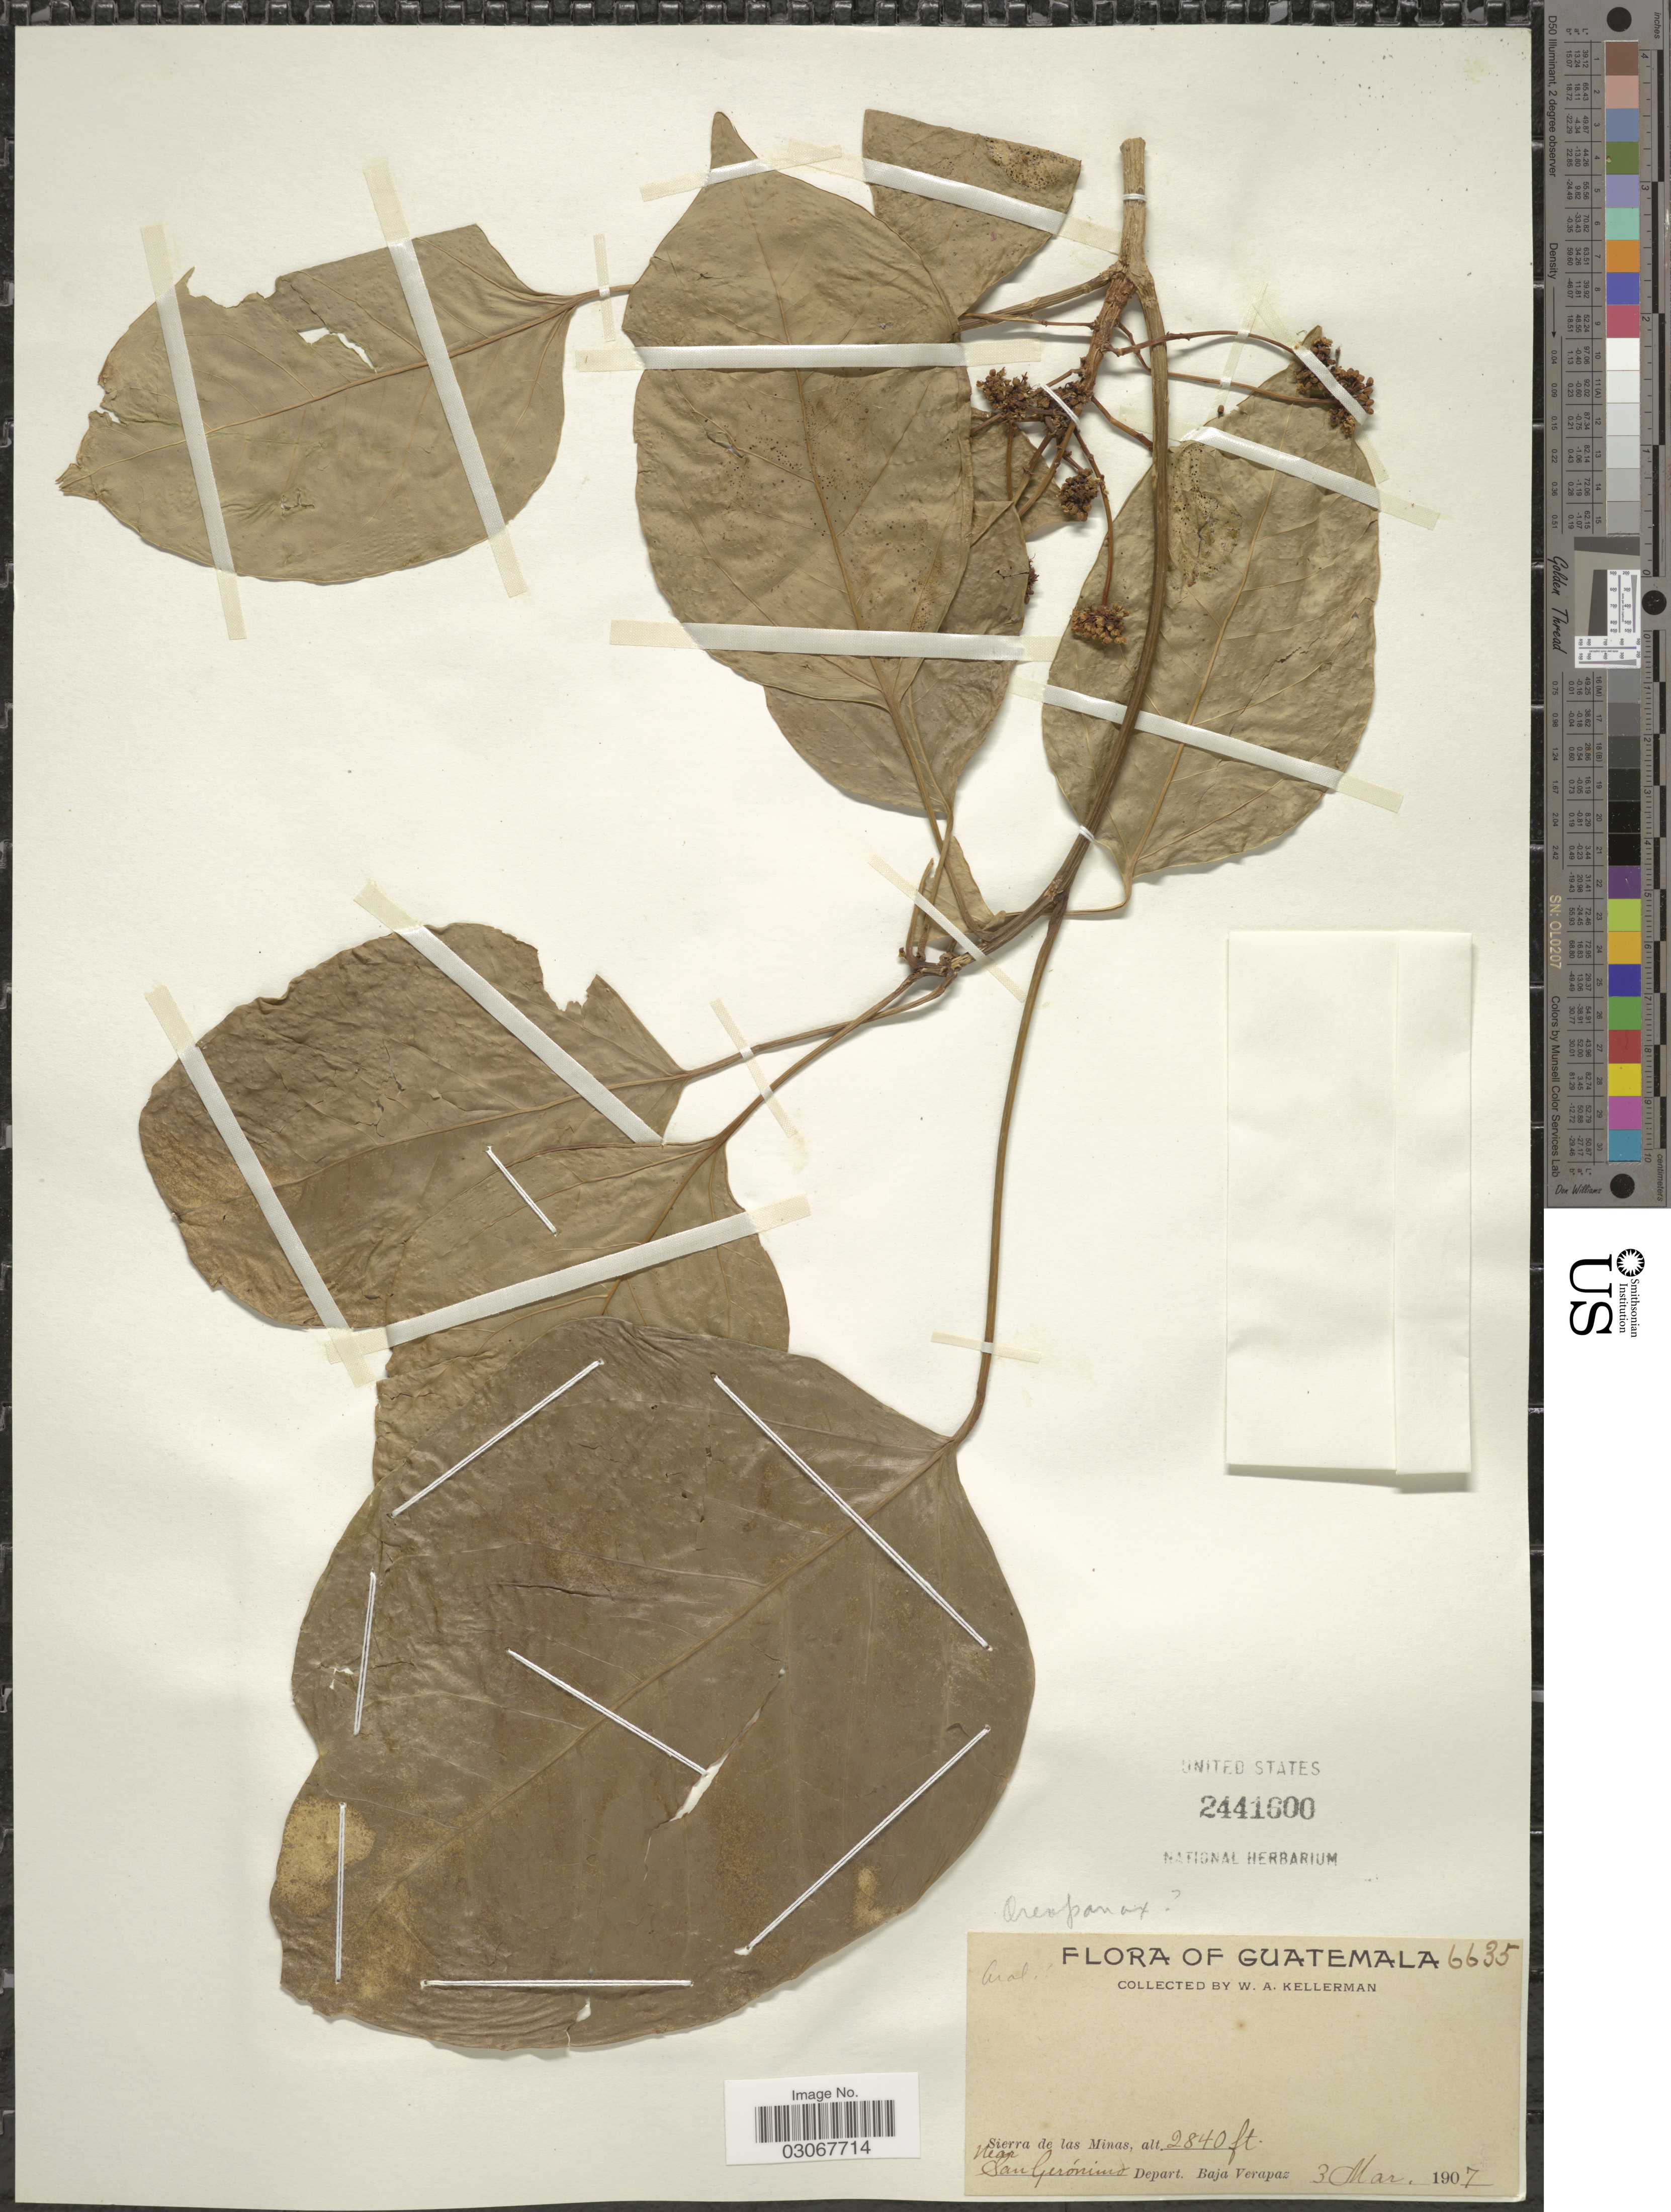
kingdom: Plantae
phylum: Tracheophyta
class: Magnoliopsida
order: Apiales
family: Araliaceae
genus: Oreopanax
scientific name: Oreopanax sp.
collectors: W. Kellerman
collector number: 6635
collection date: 1907-03-03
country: Guatemala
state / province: Baja Verapaz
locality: Sierra de las Minas. Near San Gerónimo. Depart. Baja Verapaz.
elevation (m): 866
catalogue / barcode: US 2441600